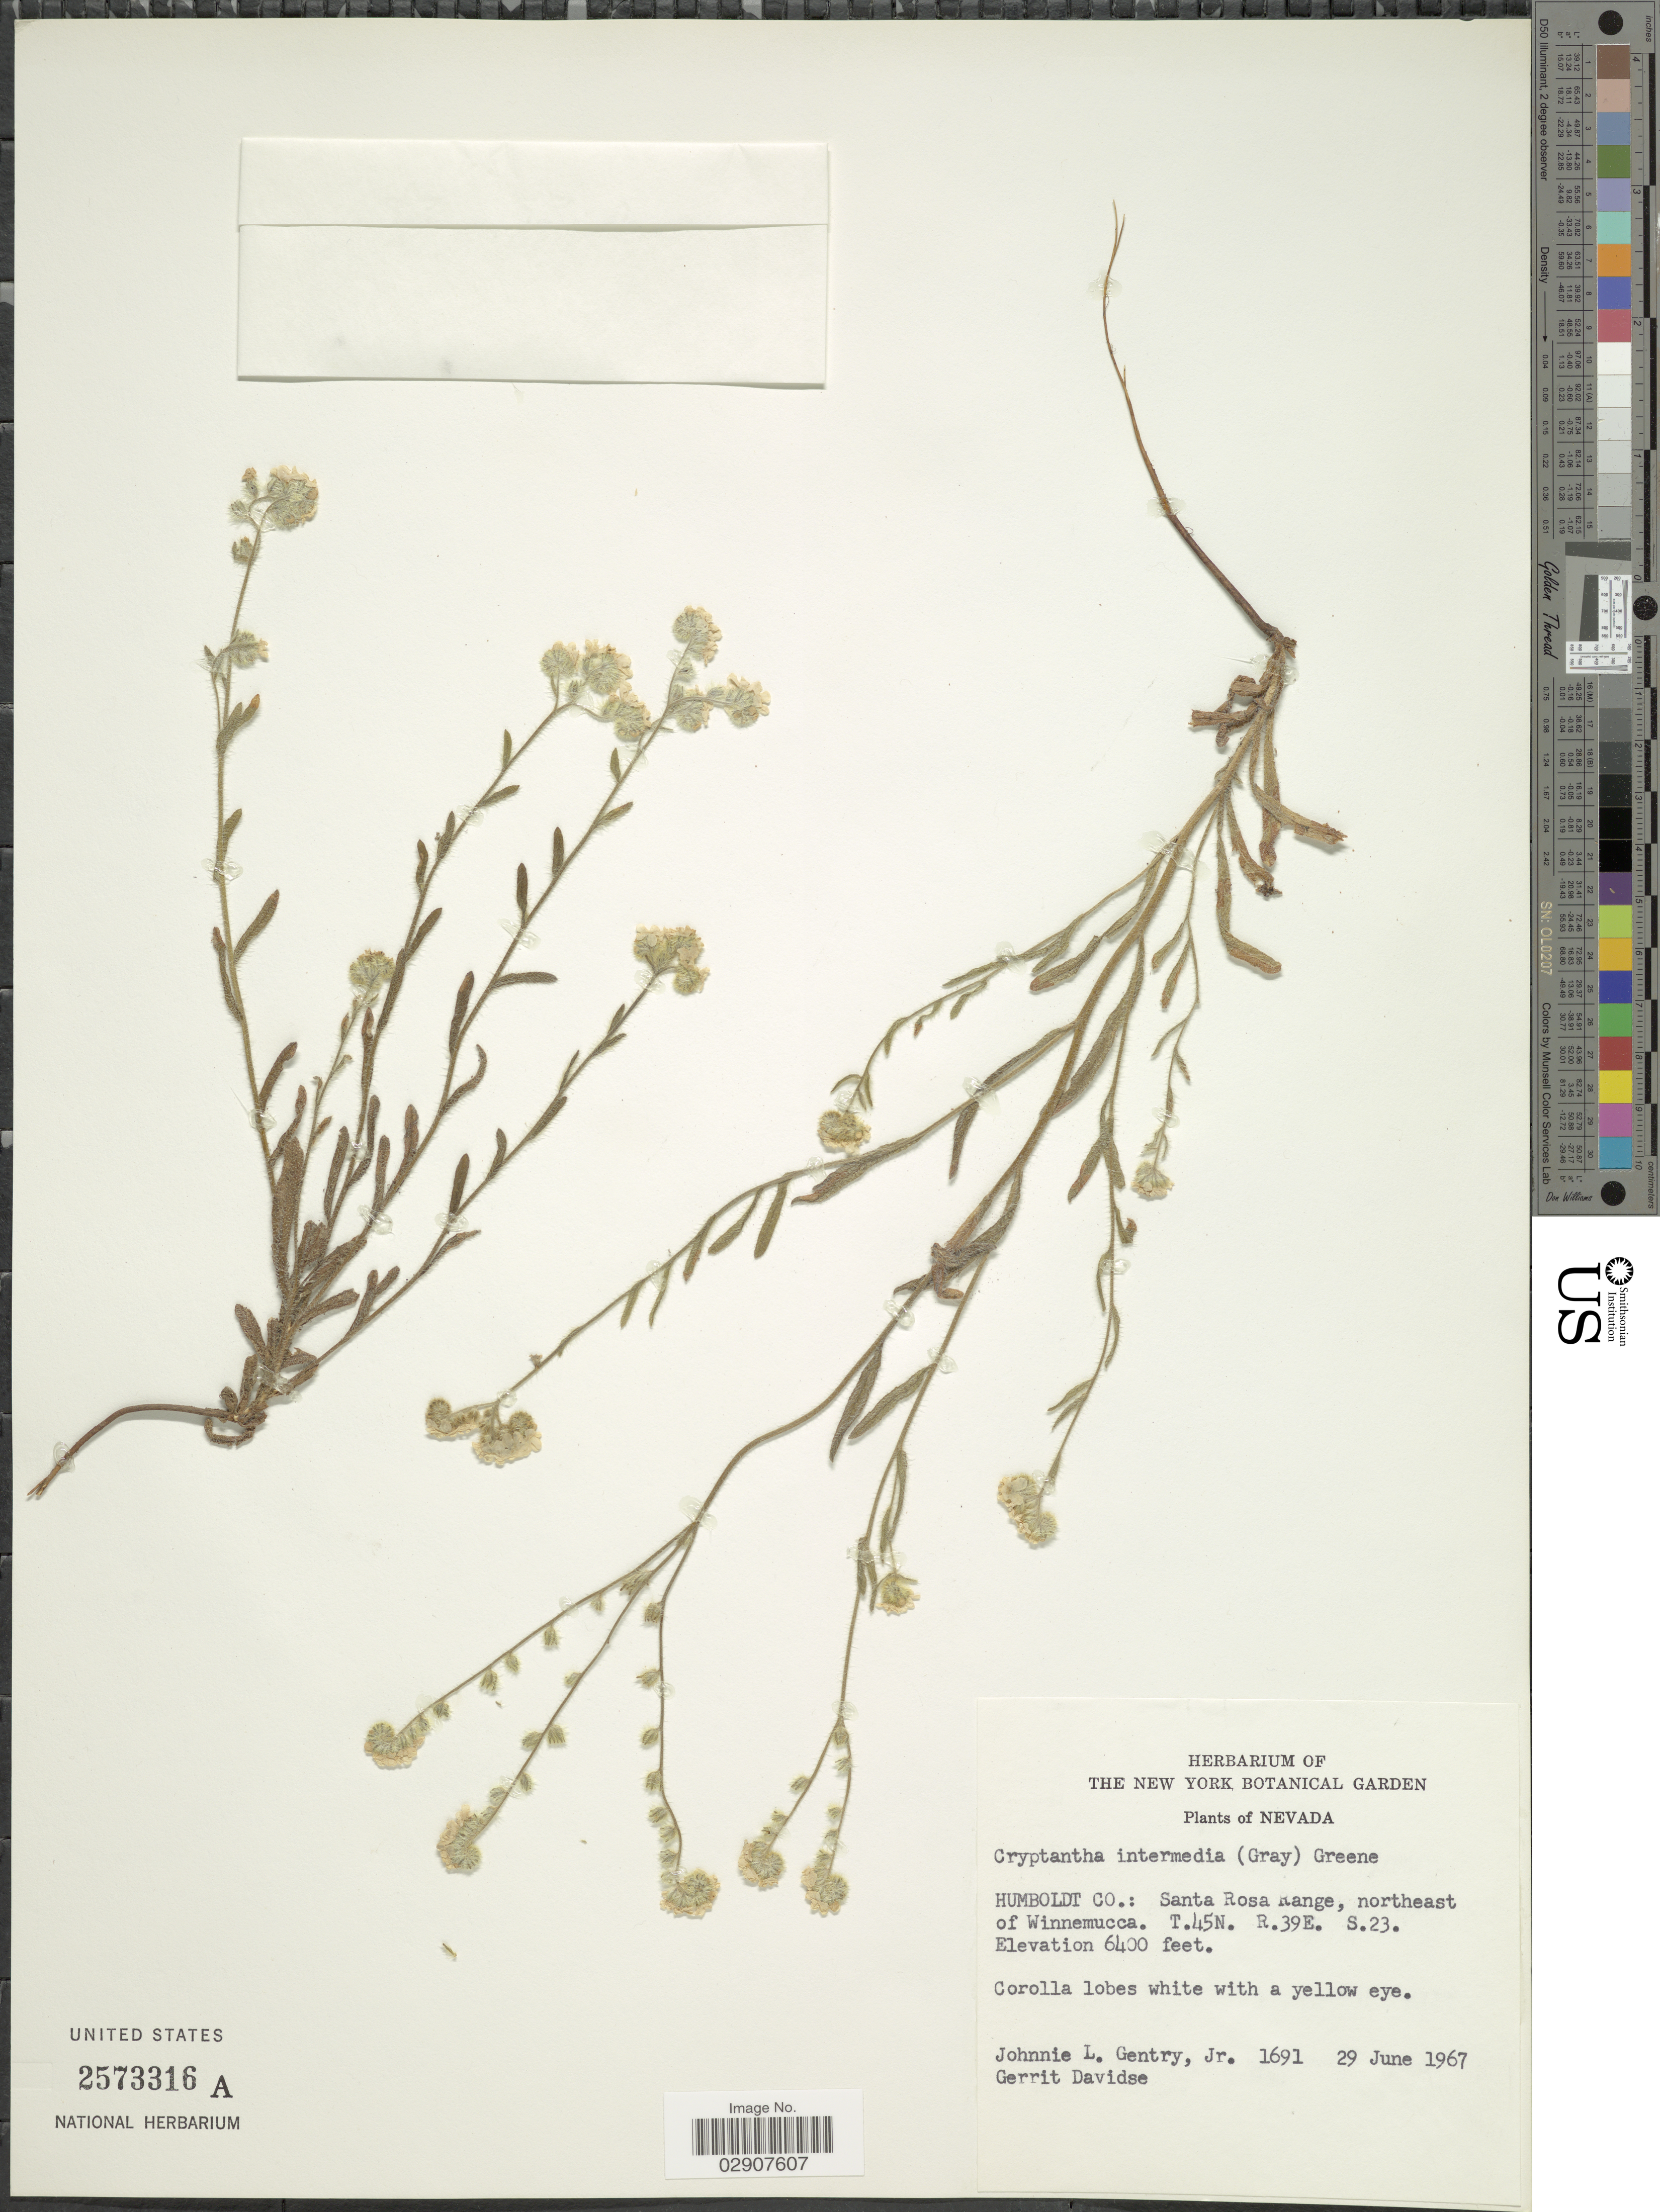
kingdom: Plantae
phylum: Tracheophyta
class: Magnoliopsida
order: Boraginales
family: Boraginaceae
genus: Cryptantha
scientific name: Cryptantha intermedia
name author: (A. Gray) Greene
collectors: J. L. Gentry & G. Davidse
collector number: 1691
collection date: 1967-06-29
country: United States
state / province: Nevada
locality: Humboldt Co.: Santa Rosa Range, northeast of Winnemucca. T45N R39E S23.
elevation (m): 1951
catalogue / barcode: US 2573316A